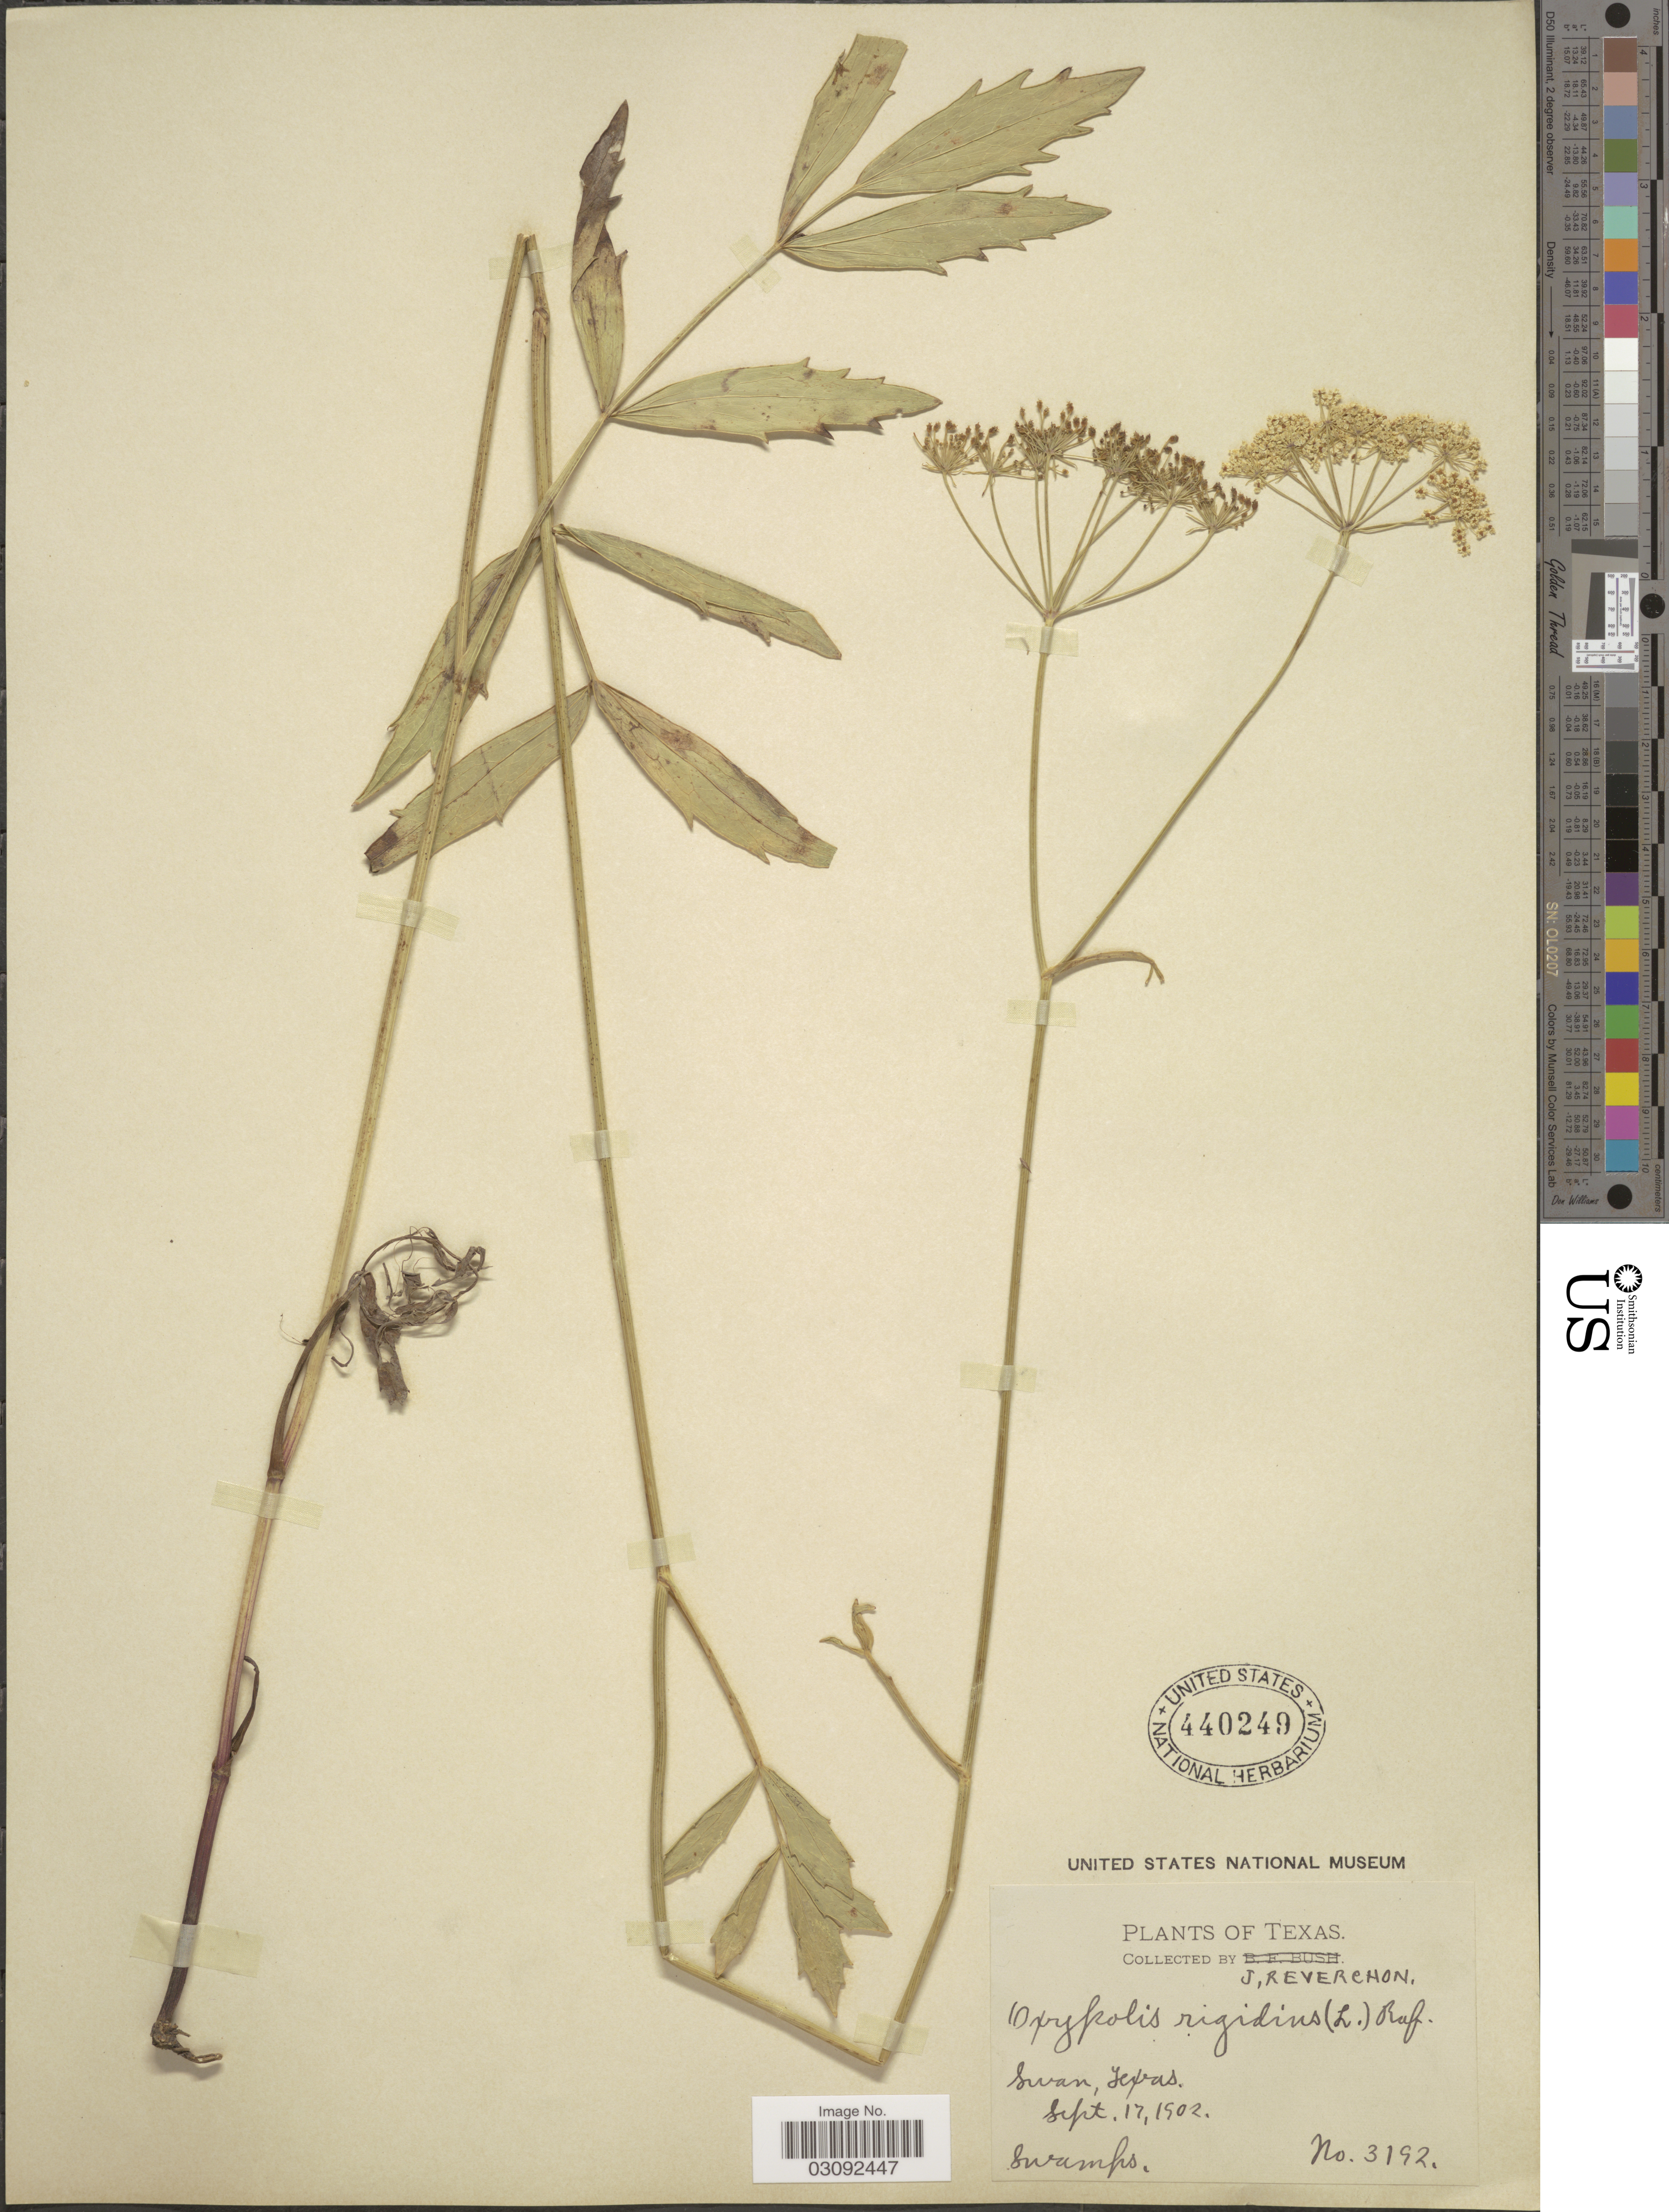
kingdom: Plantae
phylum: Tracheophyta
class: Magnoliopsida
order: Apiales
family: Apiaceae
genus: Oxypolis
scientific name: Oxypolis rigidior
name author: (L.) Raf.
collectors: J. Reverchon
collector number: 3192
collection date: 1902-09-17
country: United States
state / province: Texas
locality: Swan.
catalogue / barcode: US 440249